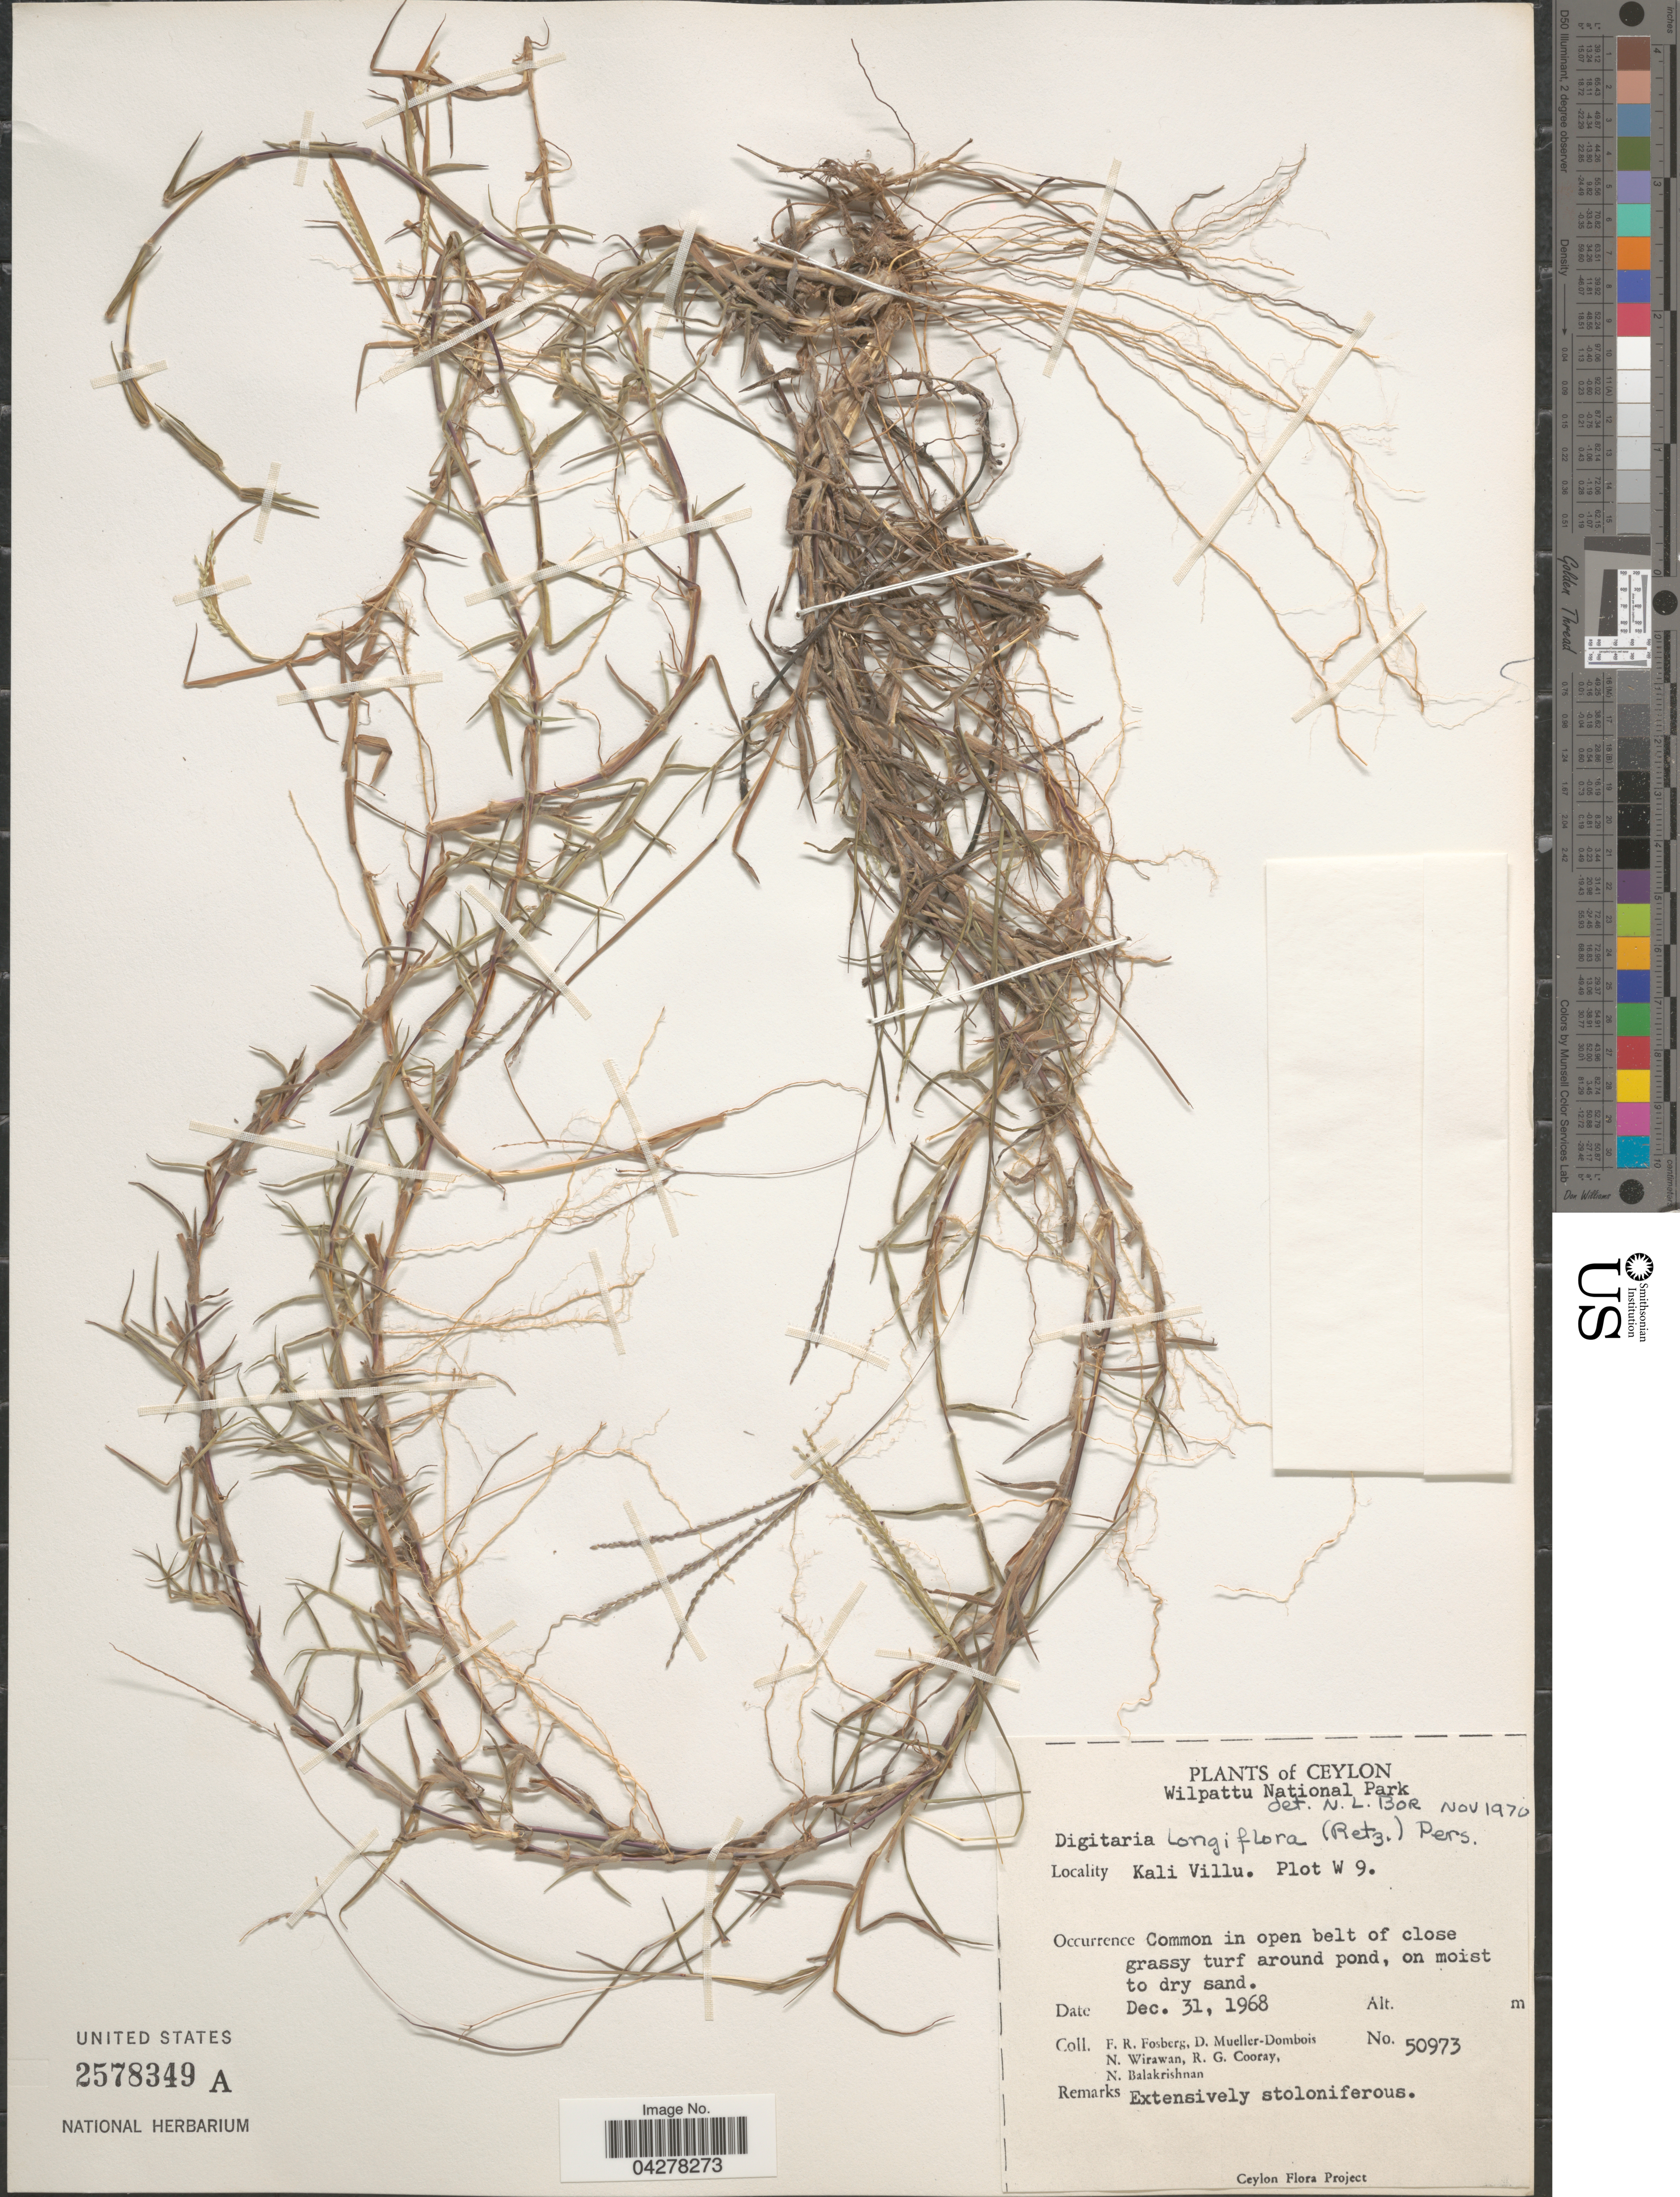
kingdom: Plantae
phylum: Tracheophyta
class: Liliopsida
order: Poales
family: Poaceae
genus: Digitaria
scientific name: Digitaria longiflora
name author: (Retz.) Pers.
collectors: F. R. Fosberg, D. Mueller-Dombois, N. Wirawan, R. Cooray & N. Balakrishnan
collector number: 50973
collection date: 1968-12-31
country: Sri Lanka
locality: Ceylon. Wilpattu National Park. Kali Villu. Plot W 9. Common in open belt of close grassy turf around pond, on moist to dry sand.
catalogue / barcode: US 2578349A